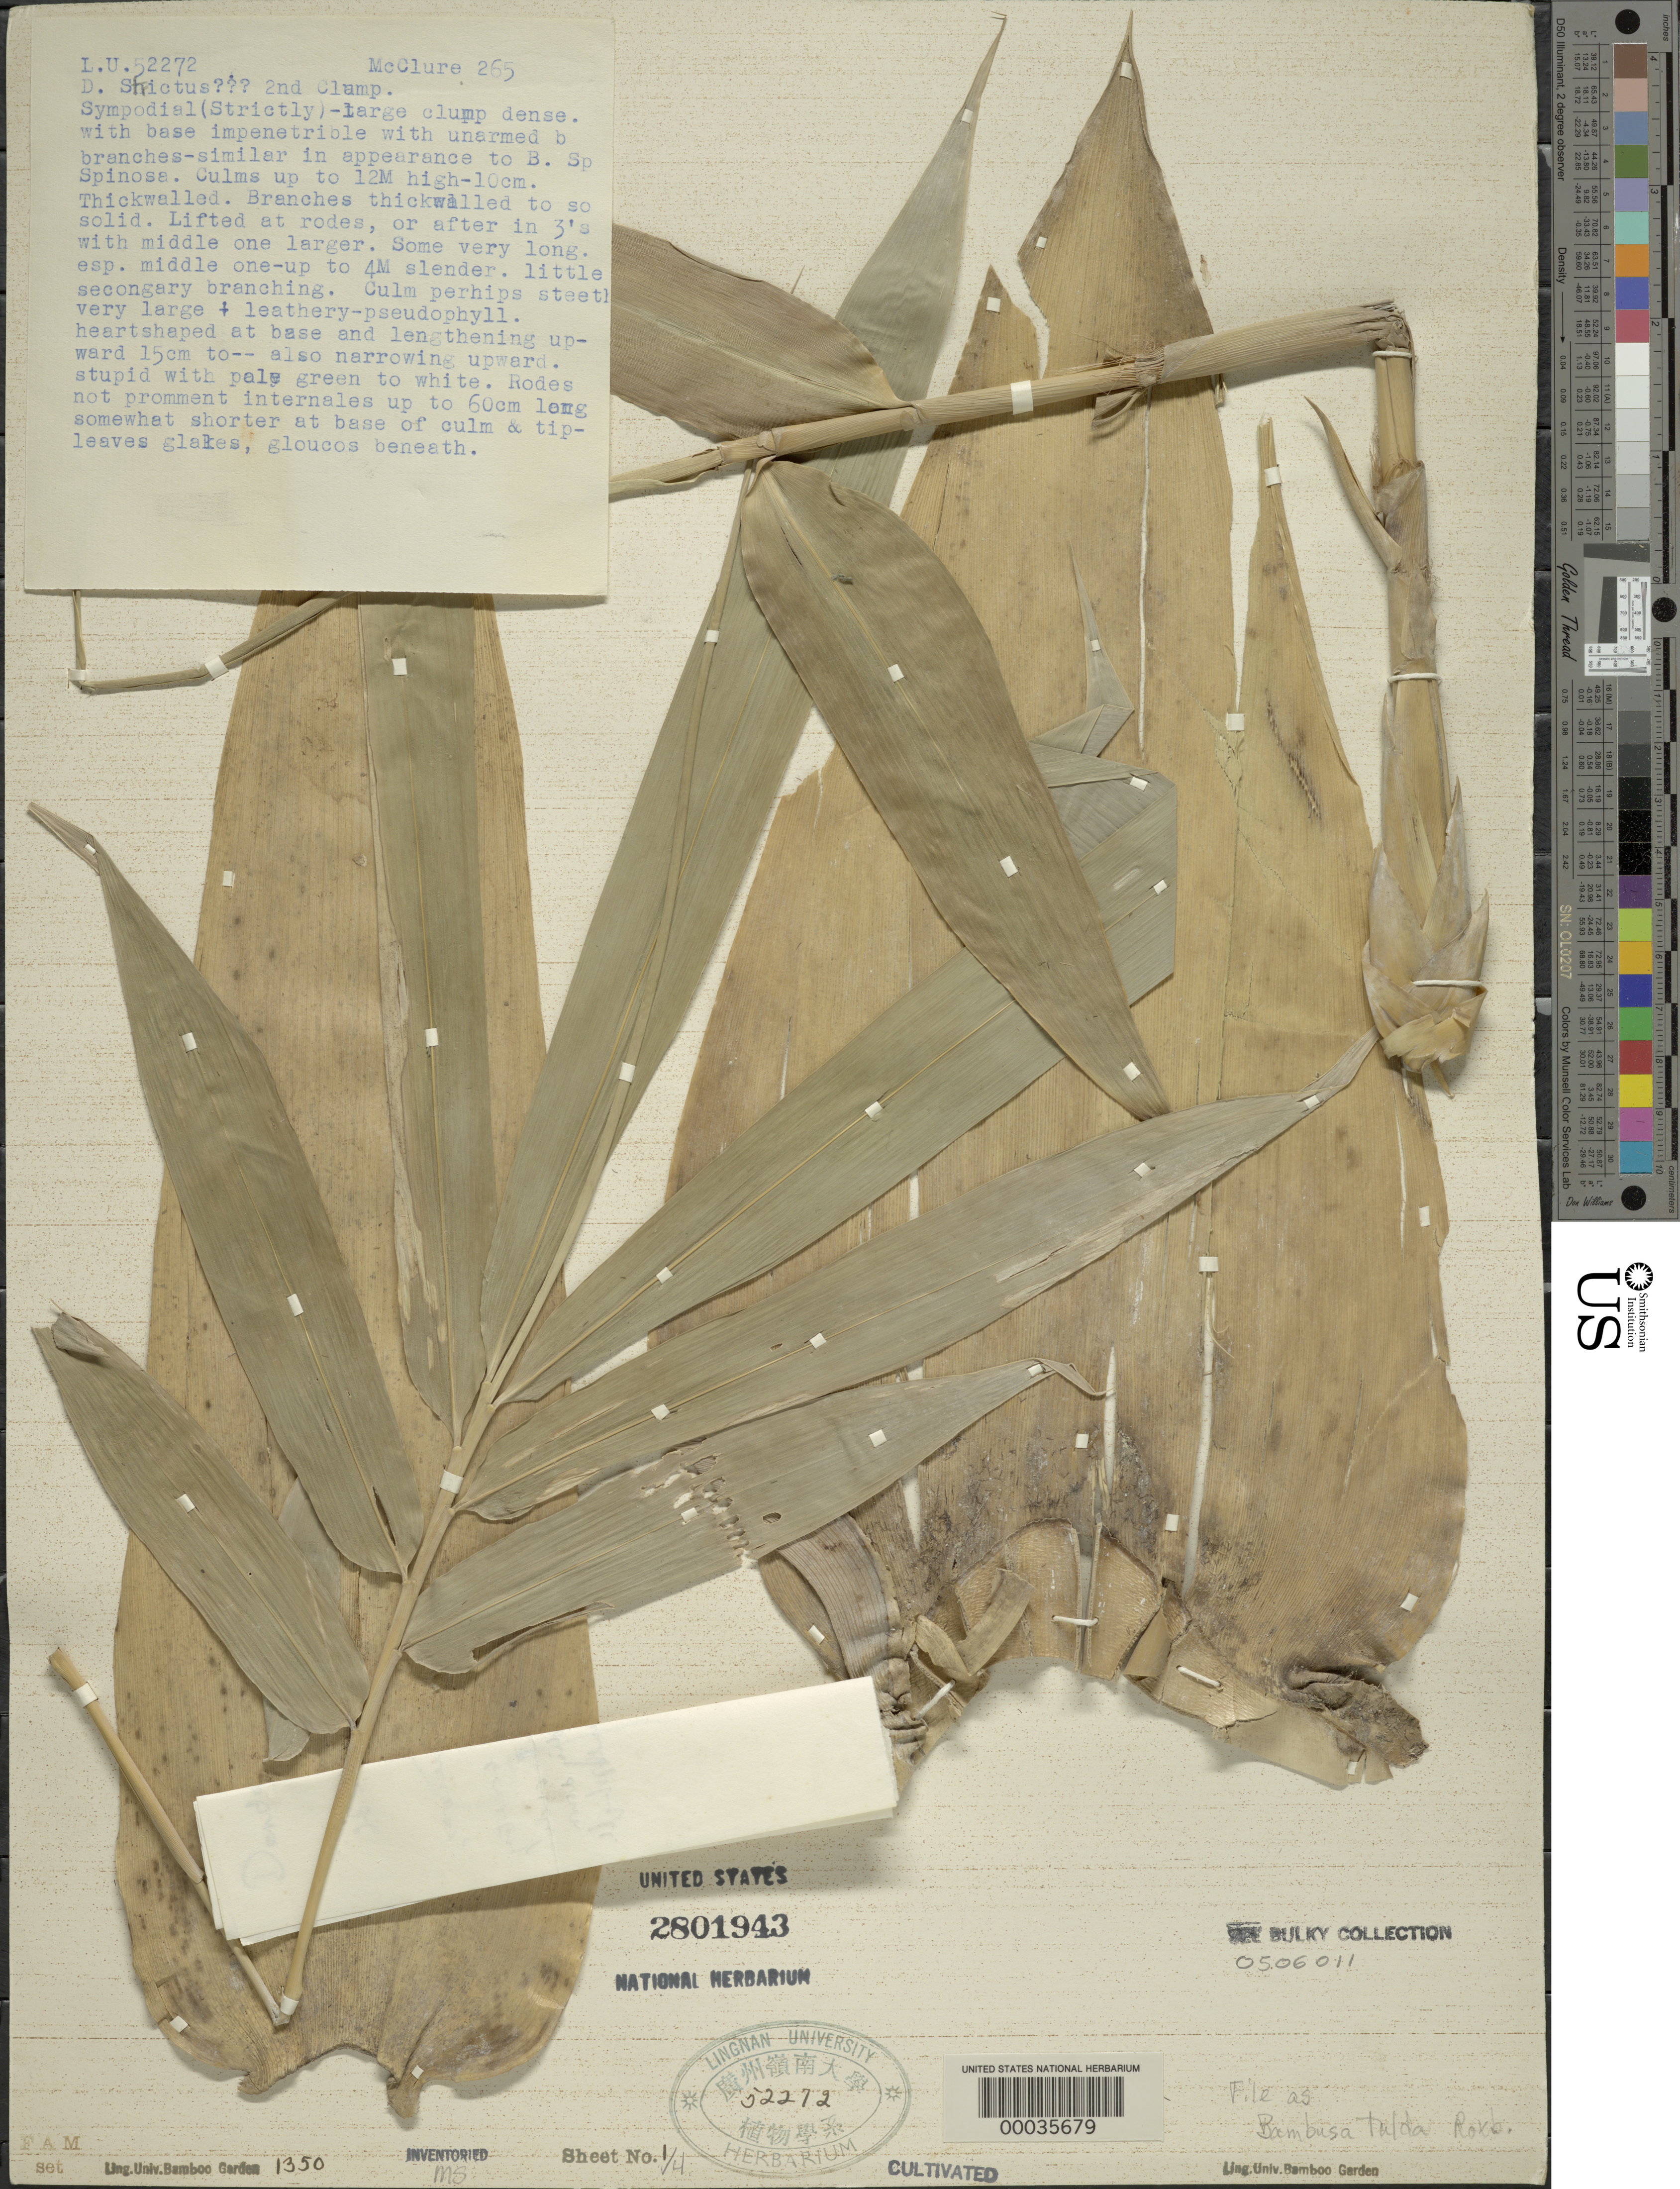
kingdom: Plantae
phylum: Tracheophyta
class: Liliopsida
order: Poales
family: Poaceae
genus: Bambusa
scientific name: Bambusa tulda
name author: Roxb.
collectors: F. A. McClure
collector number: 265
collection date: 1925-09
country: China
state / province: Guangdong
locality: Lingnan university bamboo garden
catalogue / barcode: US 2801943